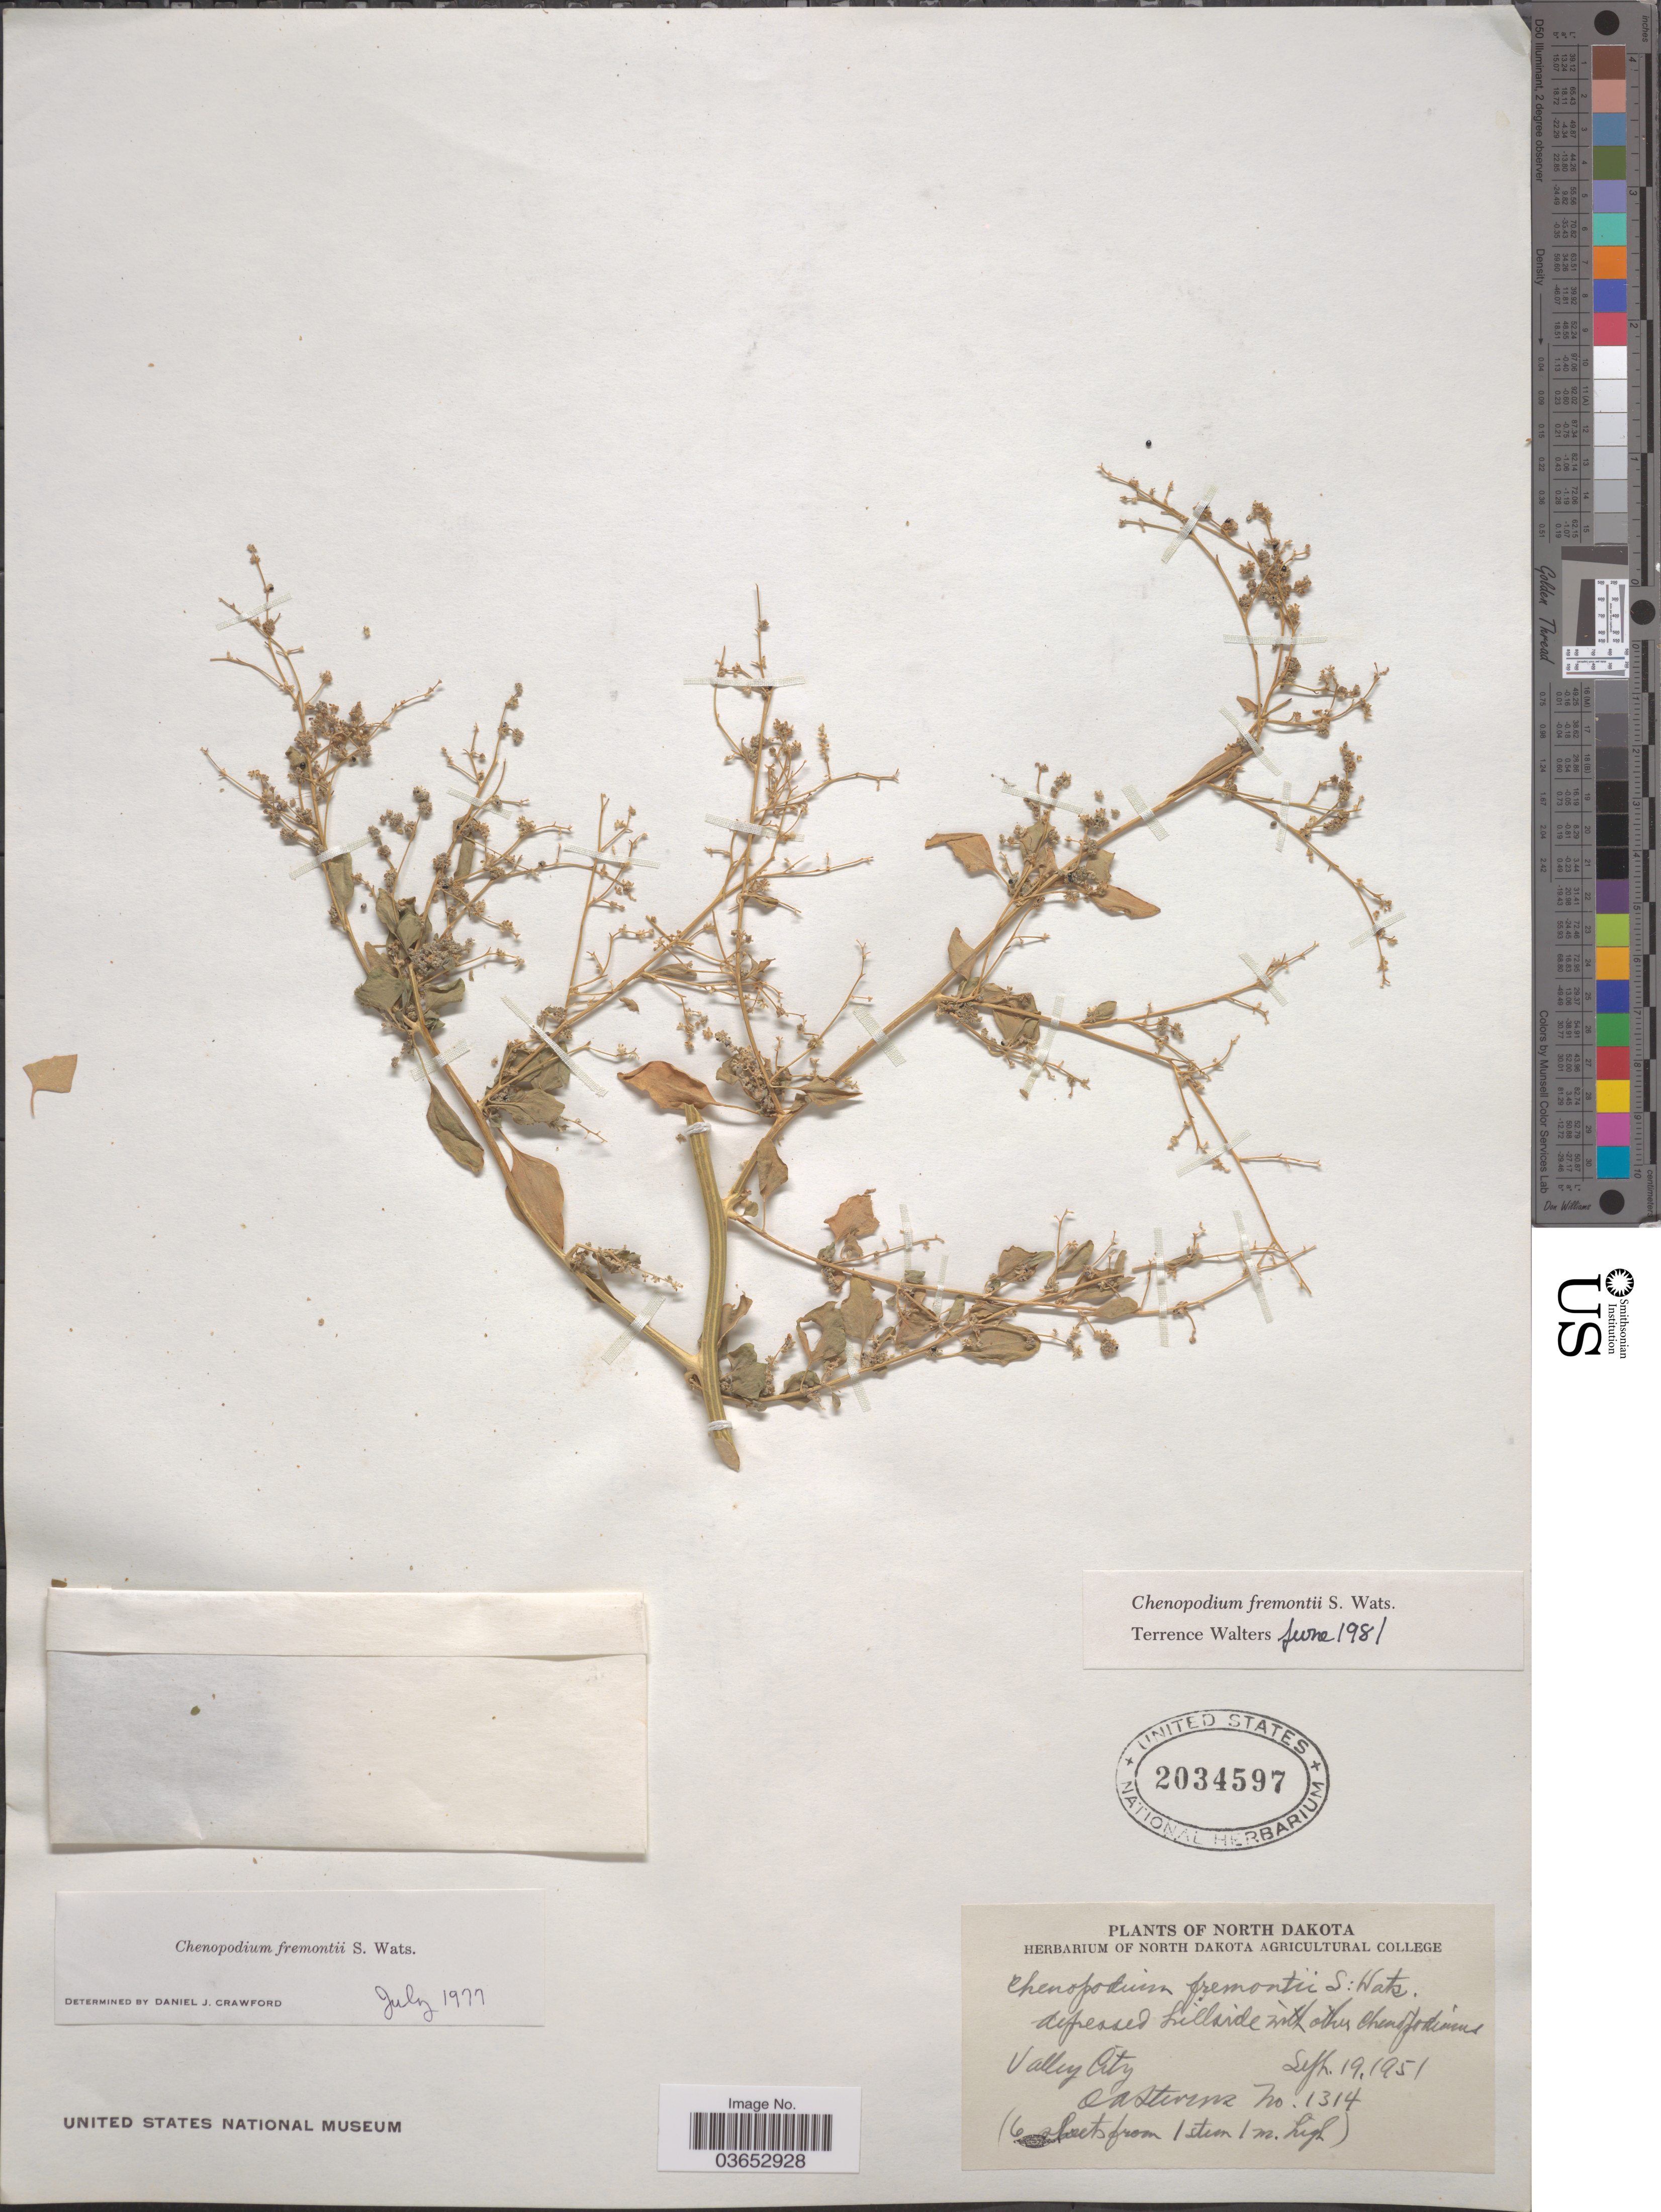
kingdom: Plantae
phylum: Tracheophyta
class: Magnoliopsida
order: Caryophyllales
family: Amaranthaceae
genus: Chenopodium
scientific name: Chenopodium fremontii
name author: S. Watson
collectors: O. A. Stevens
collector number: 1314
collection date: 1951-09-19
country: United States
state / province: North Dakota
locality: Valley City.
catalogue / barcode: US 2034597